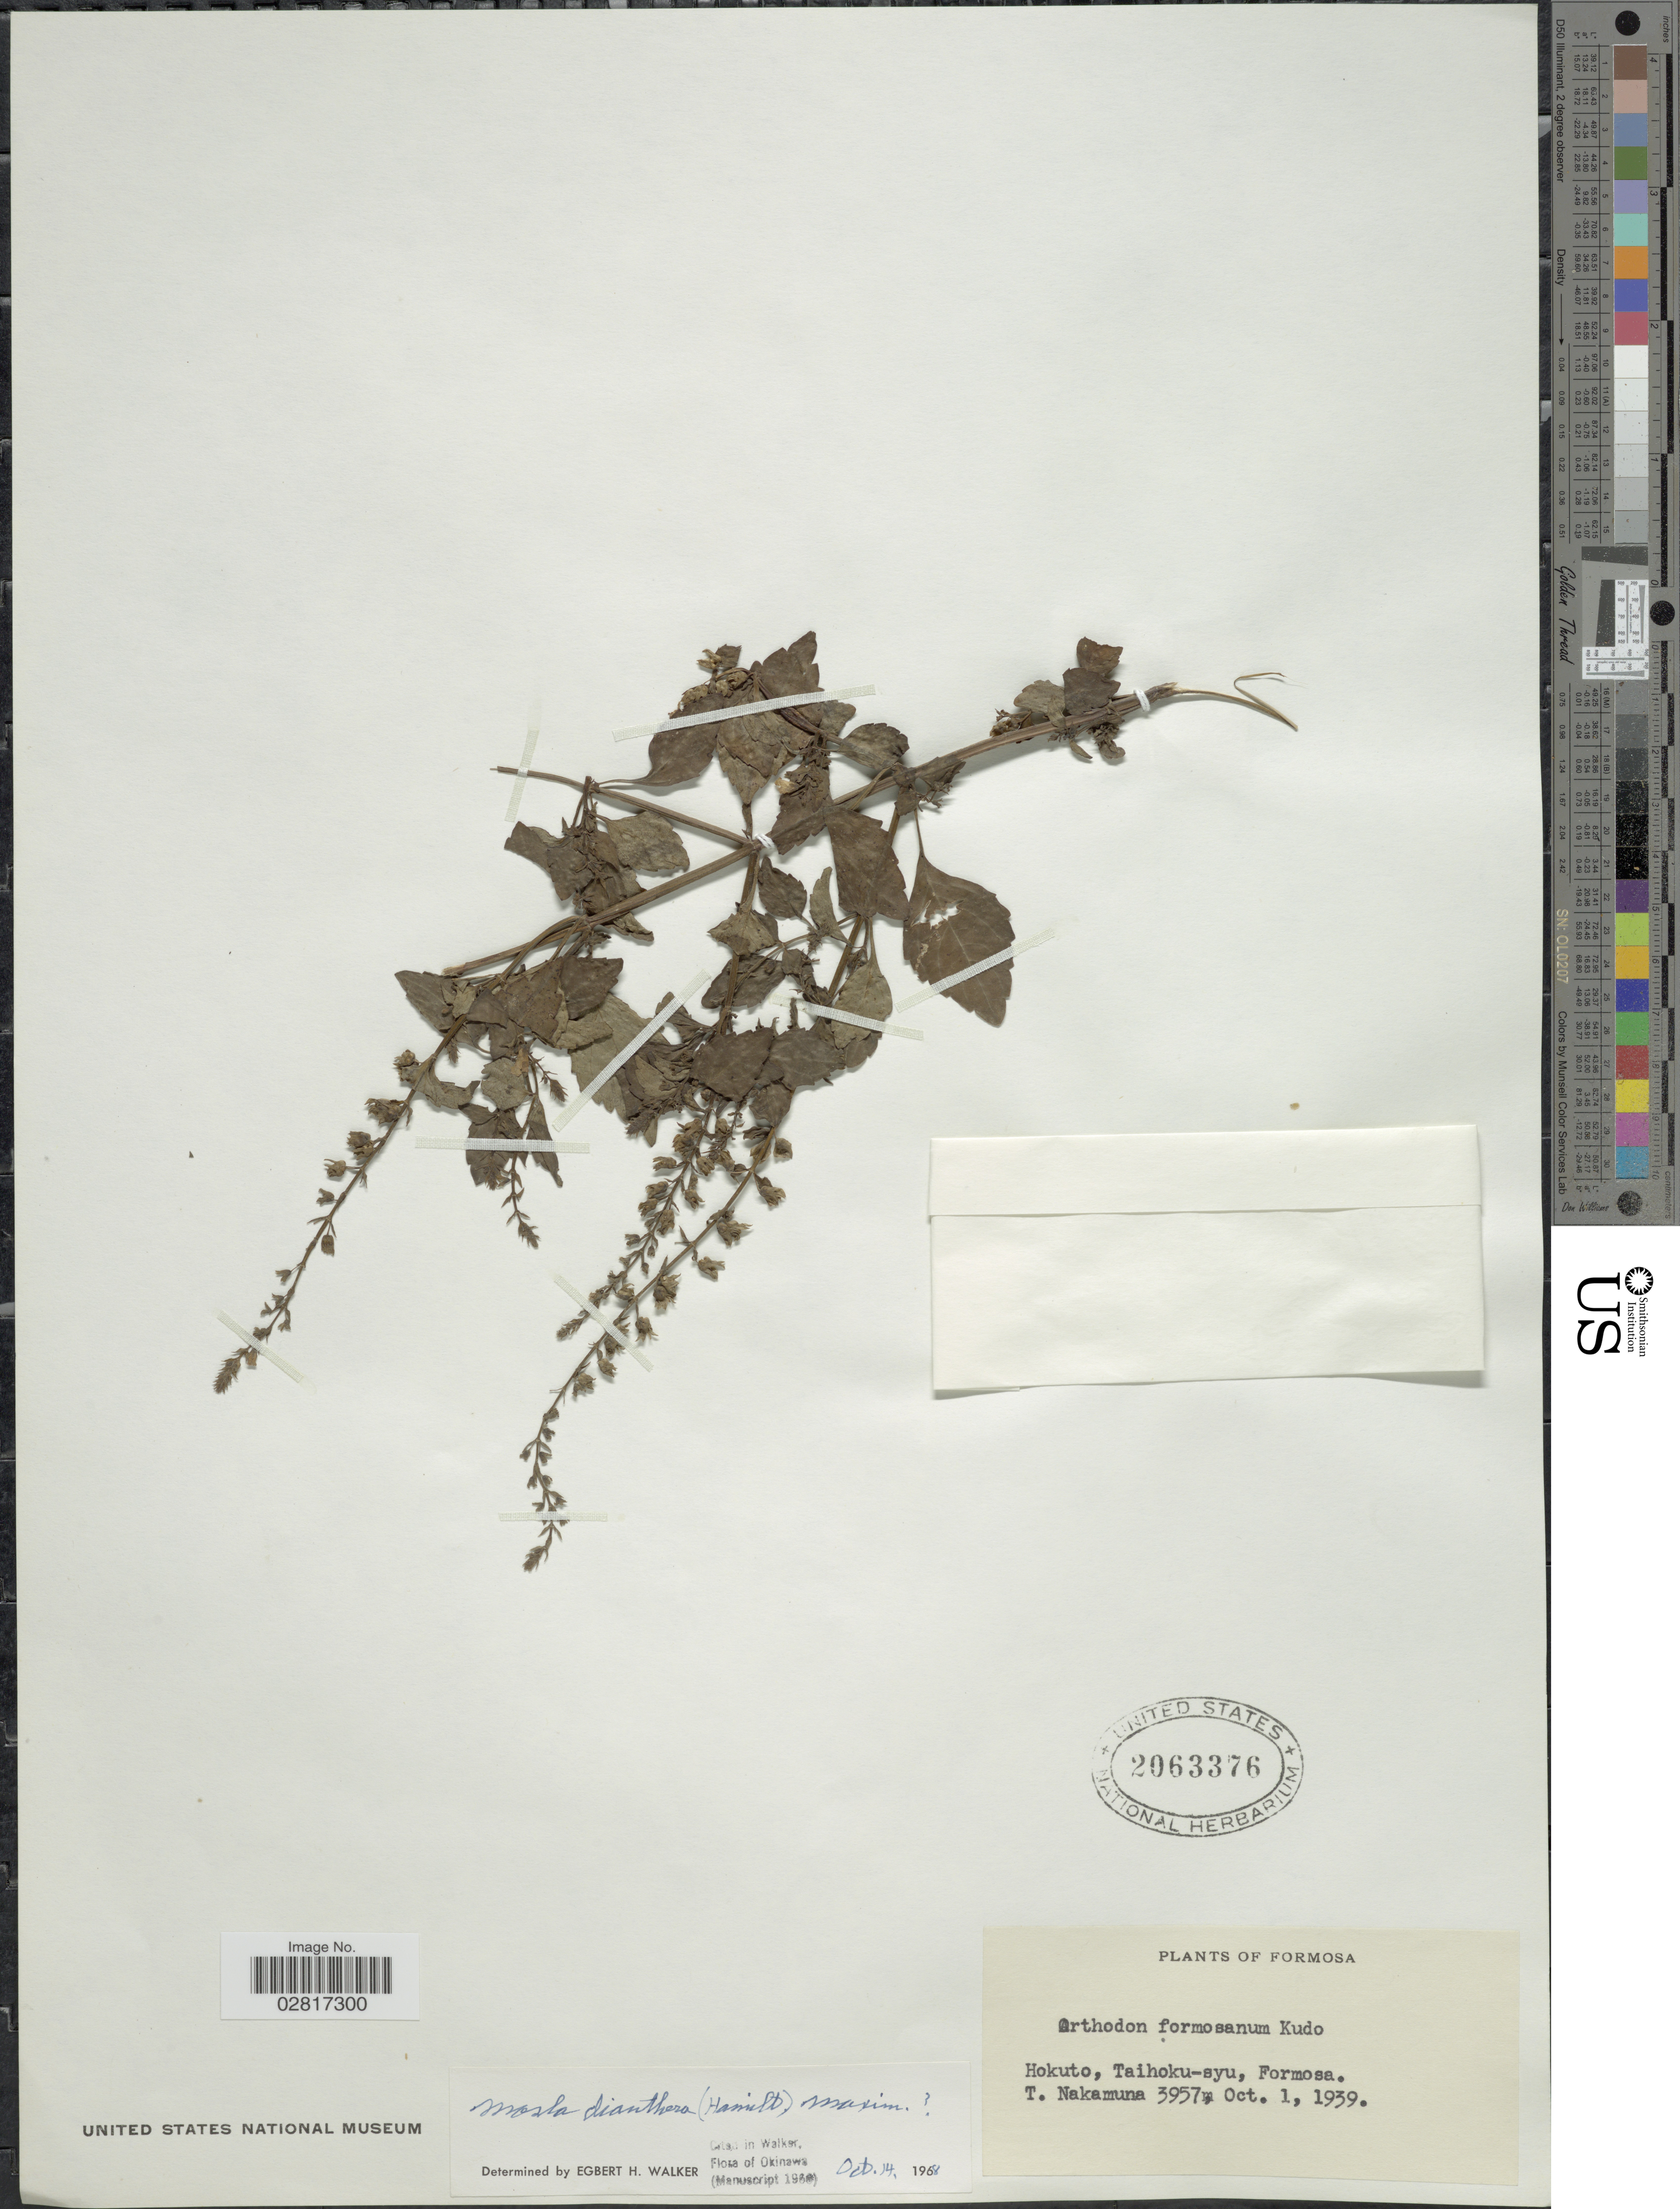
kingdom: Plantae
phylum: Tracheophyta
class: Magnoliopsida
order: Lamiales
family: Lamiaceae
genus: Mosla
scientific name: Mosla dianthera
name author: (Roxb.) Maxim.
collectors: T. Nakamuna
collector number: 3957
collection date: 1939-10-01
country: Taiwan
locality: Formosa. Hokuto, Taihoku-syu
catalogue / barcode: US 2063376